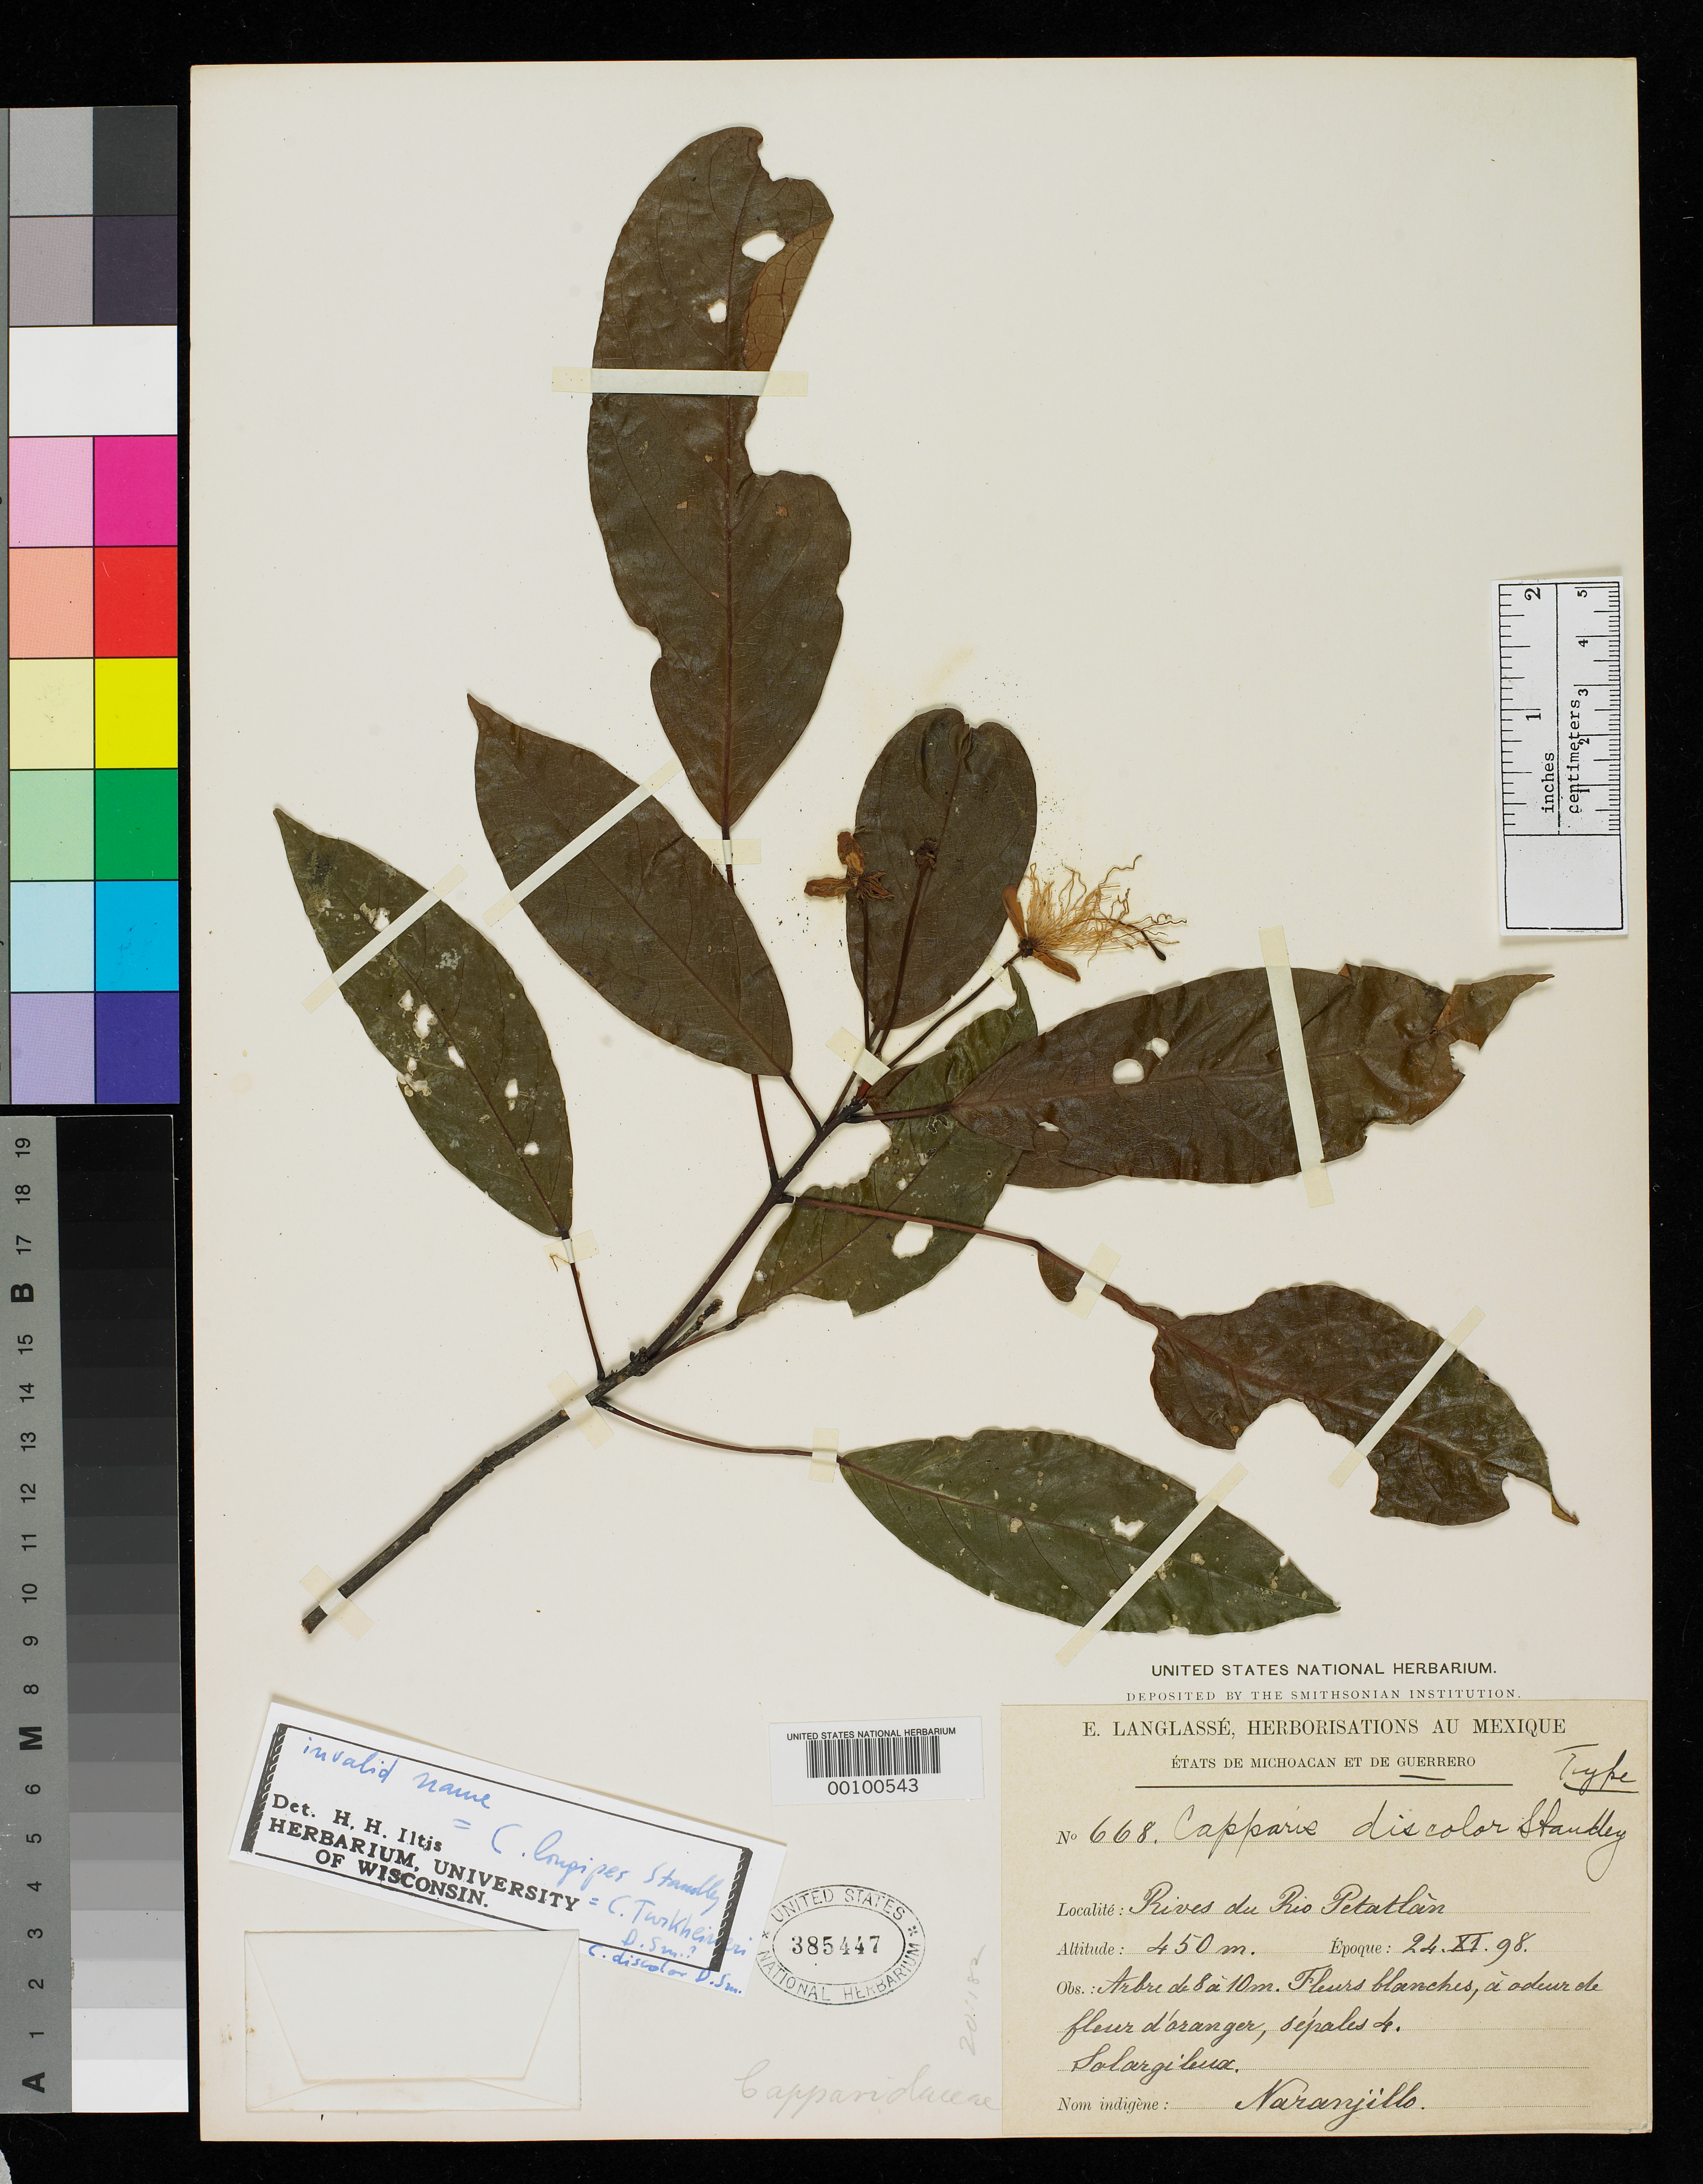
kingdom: Plantae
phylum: Tracheophyta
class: Magnoliopsida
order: Brassicales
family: Capparaceae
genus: Capparis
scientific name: Capparis discolor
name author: Standl.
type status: Holotype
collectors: E. Langlassé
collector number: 558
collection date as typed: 24 Nov 1898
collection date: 1898-11-24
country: Mexico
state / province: Guerrero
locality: Rio Petatlan.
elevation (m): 450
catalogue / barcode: US 385447